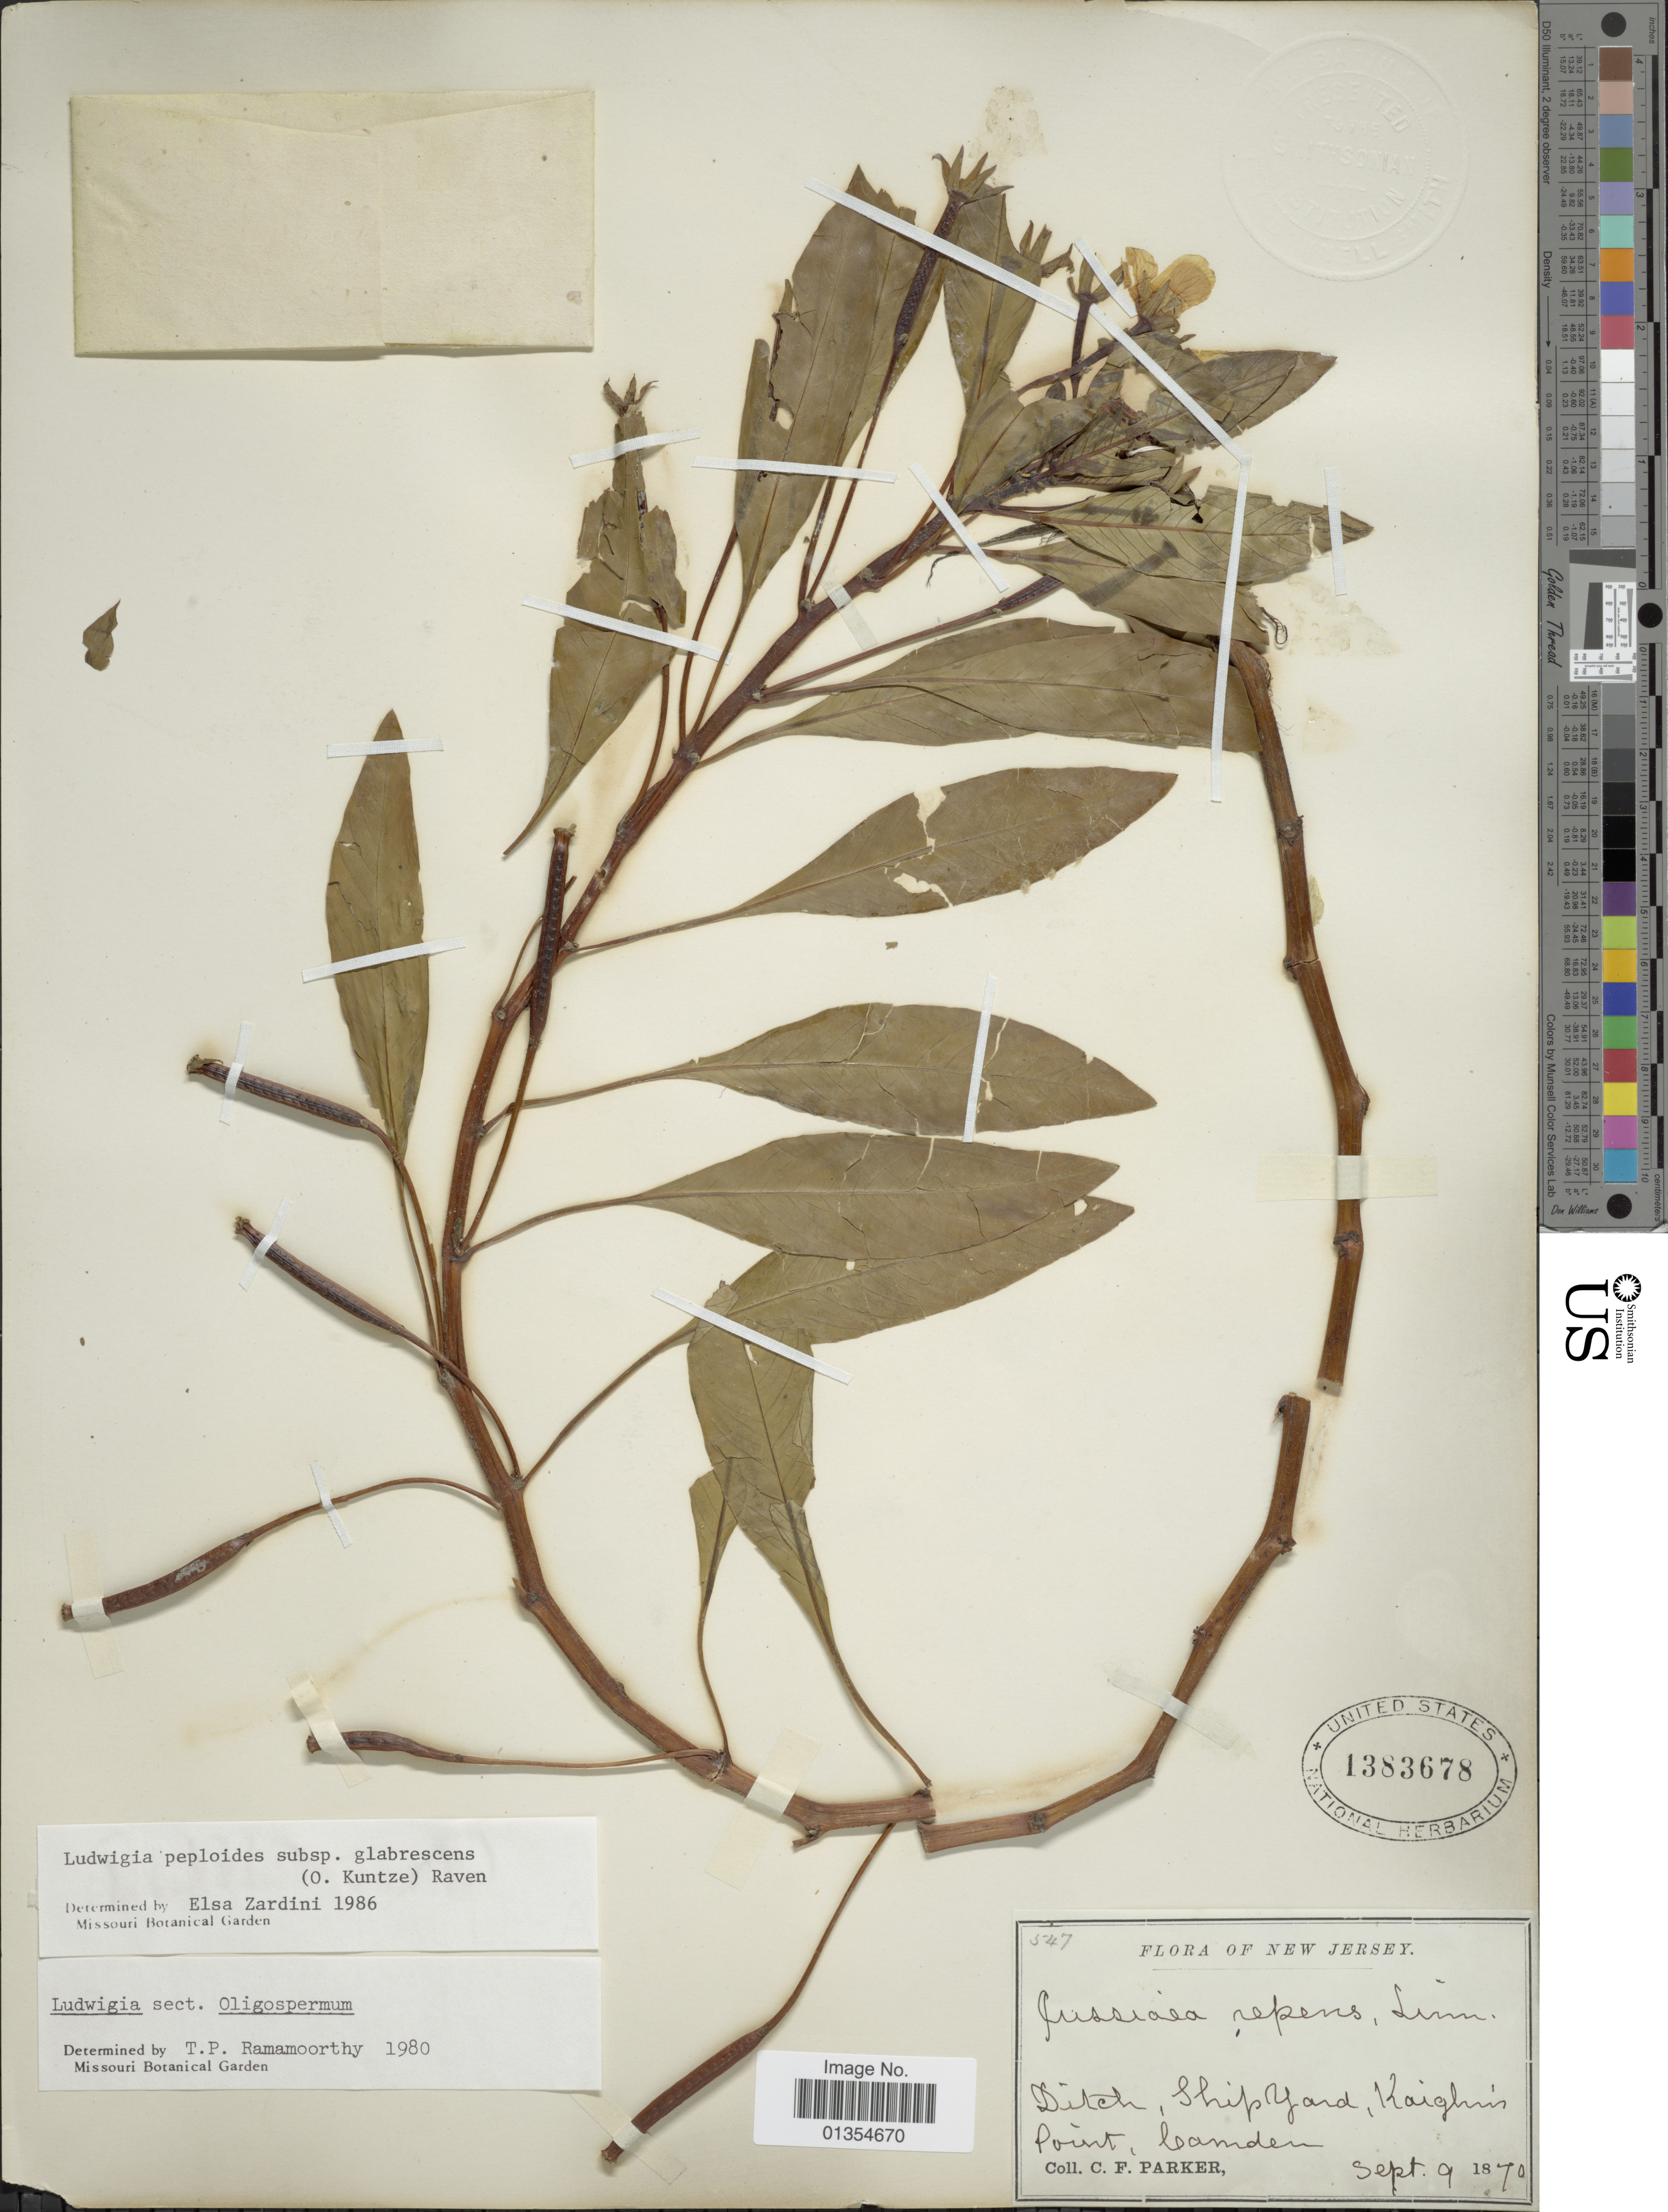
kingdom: Plantae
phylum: Tracheophyta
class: Magnoliopsida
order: Myrtales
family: Onagraceae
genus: Ludwigia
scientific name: Ludwigia peploides subsp. glabrescens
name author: (Kuntze) P.H. Raven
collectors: C. F. Parker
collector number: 547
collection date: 1870-09-09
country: United States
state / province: New Jersey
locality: Ship Yard, Kaighin Point, Camden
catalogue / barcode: US 1383678